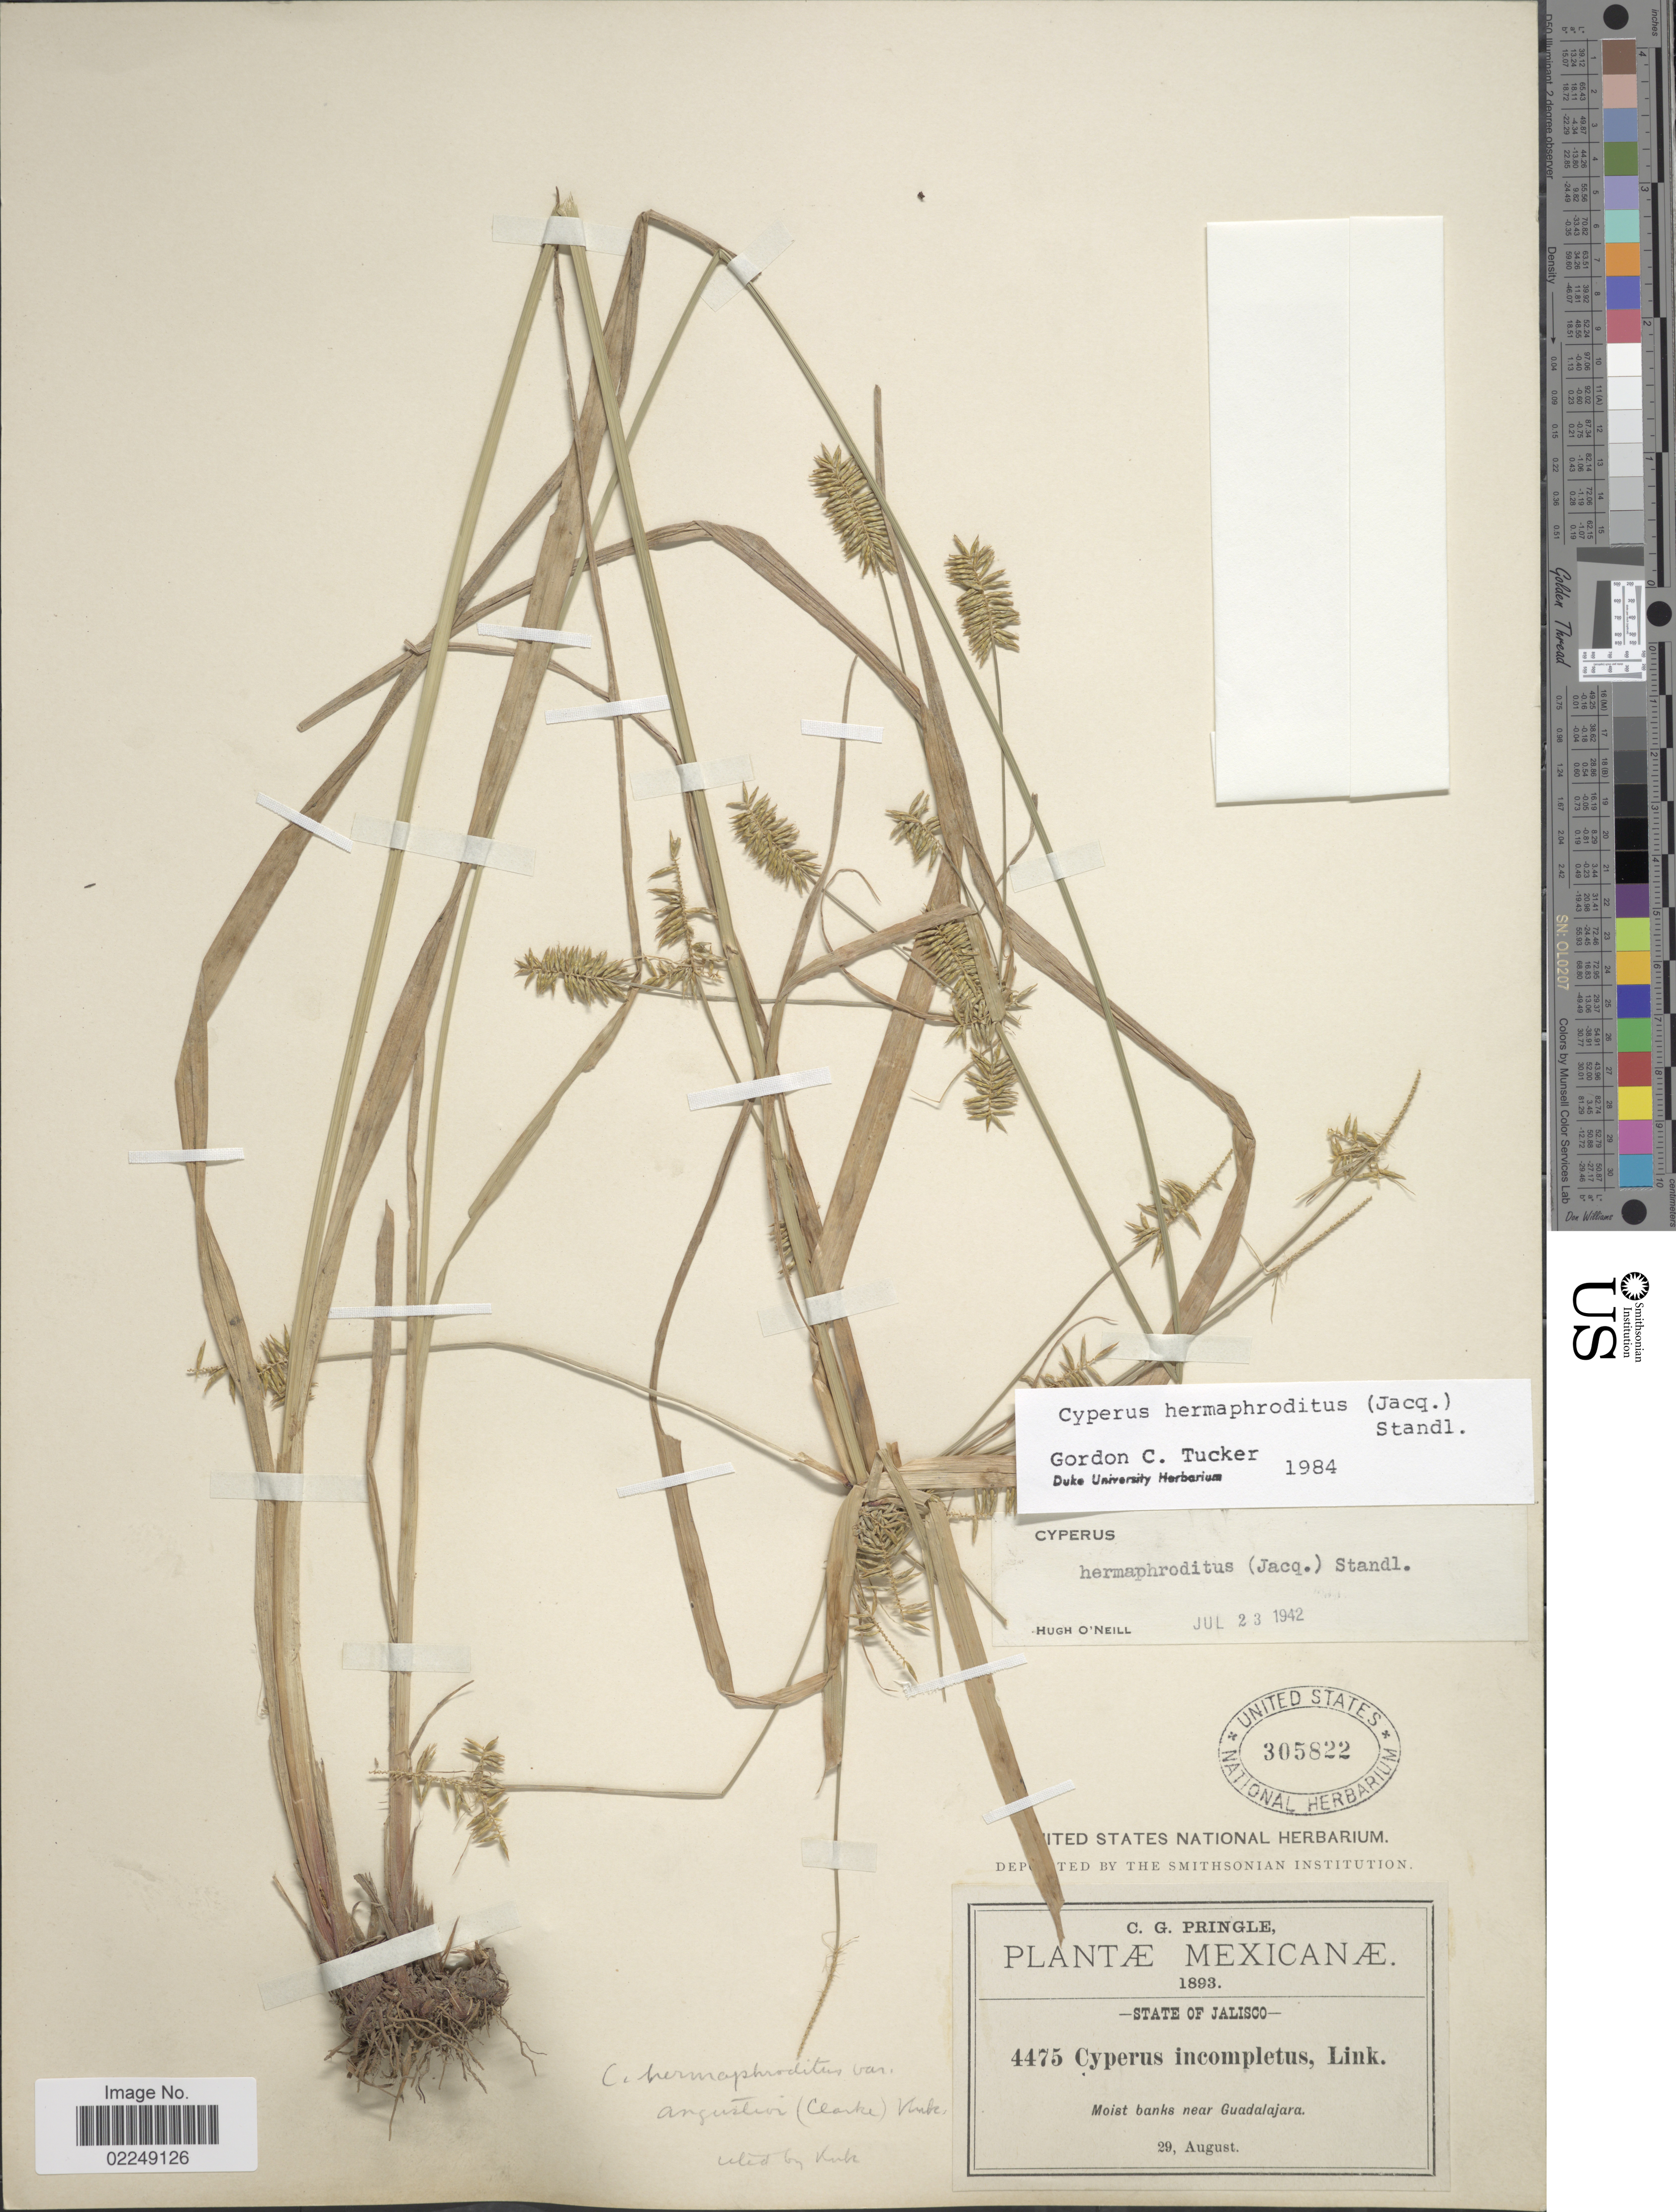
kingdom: Plantae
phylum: Tracheophyta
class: Liliopsida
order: Poales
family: Cyperaceae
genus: Cyperus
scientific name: Cyperus hermaphroditus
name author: (Jacq.) Standl.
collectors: C. G. Pringle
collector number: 4475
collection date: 1893-08-29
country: Mexico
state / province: Jalisco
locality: Moist banks near Guadalajara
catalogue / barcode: US 305822